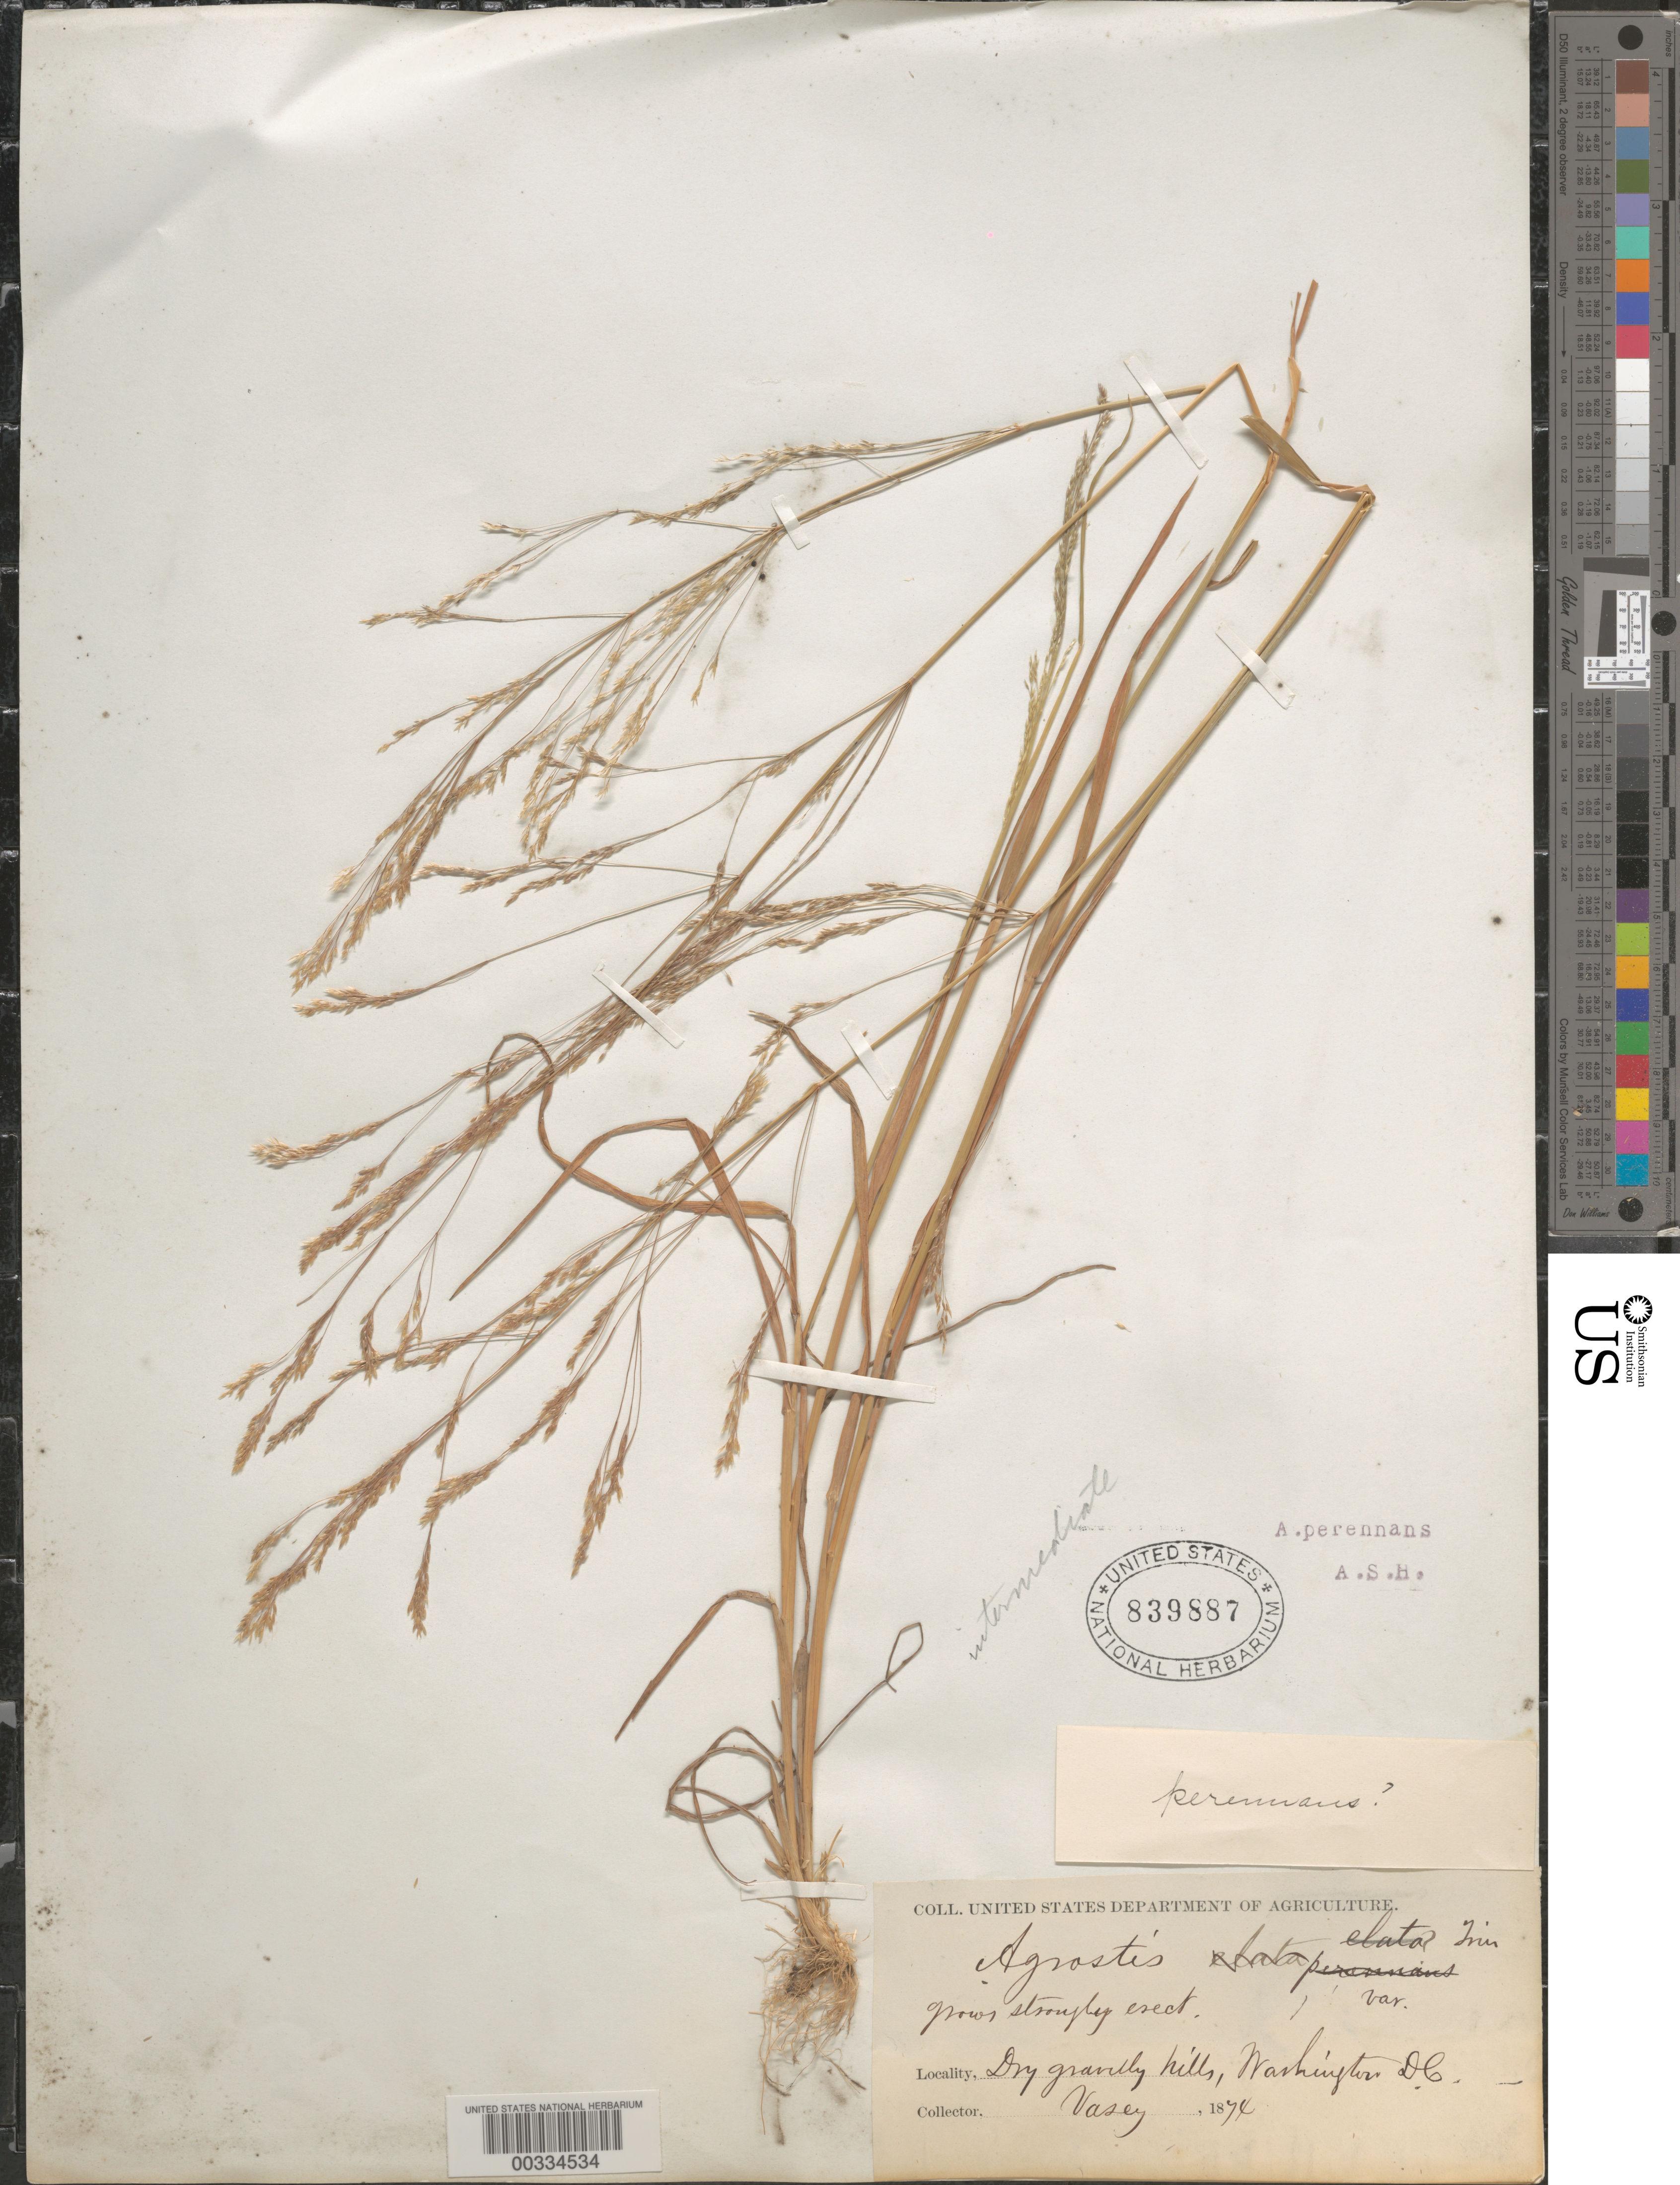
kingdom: Plantae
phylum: Tracheophyta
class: Liliopsida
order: Poales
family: Poaceae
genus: Agrostis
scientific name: Agrostis perennans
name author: (Walter) Tuck.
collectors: G. Vasey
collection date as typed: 1874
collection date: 1874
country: United States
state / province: District of Columbia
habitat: Dry gravilly hills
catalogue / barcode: US 839887